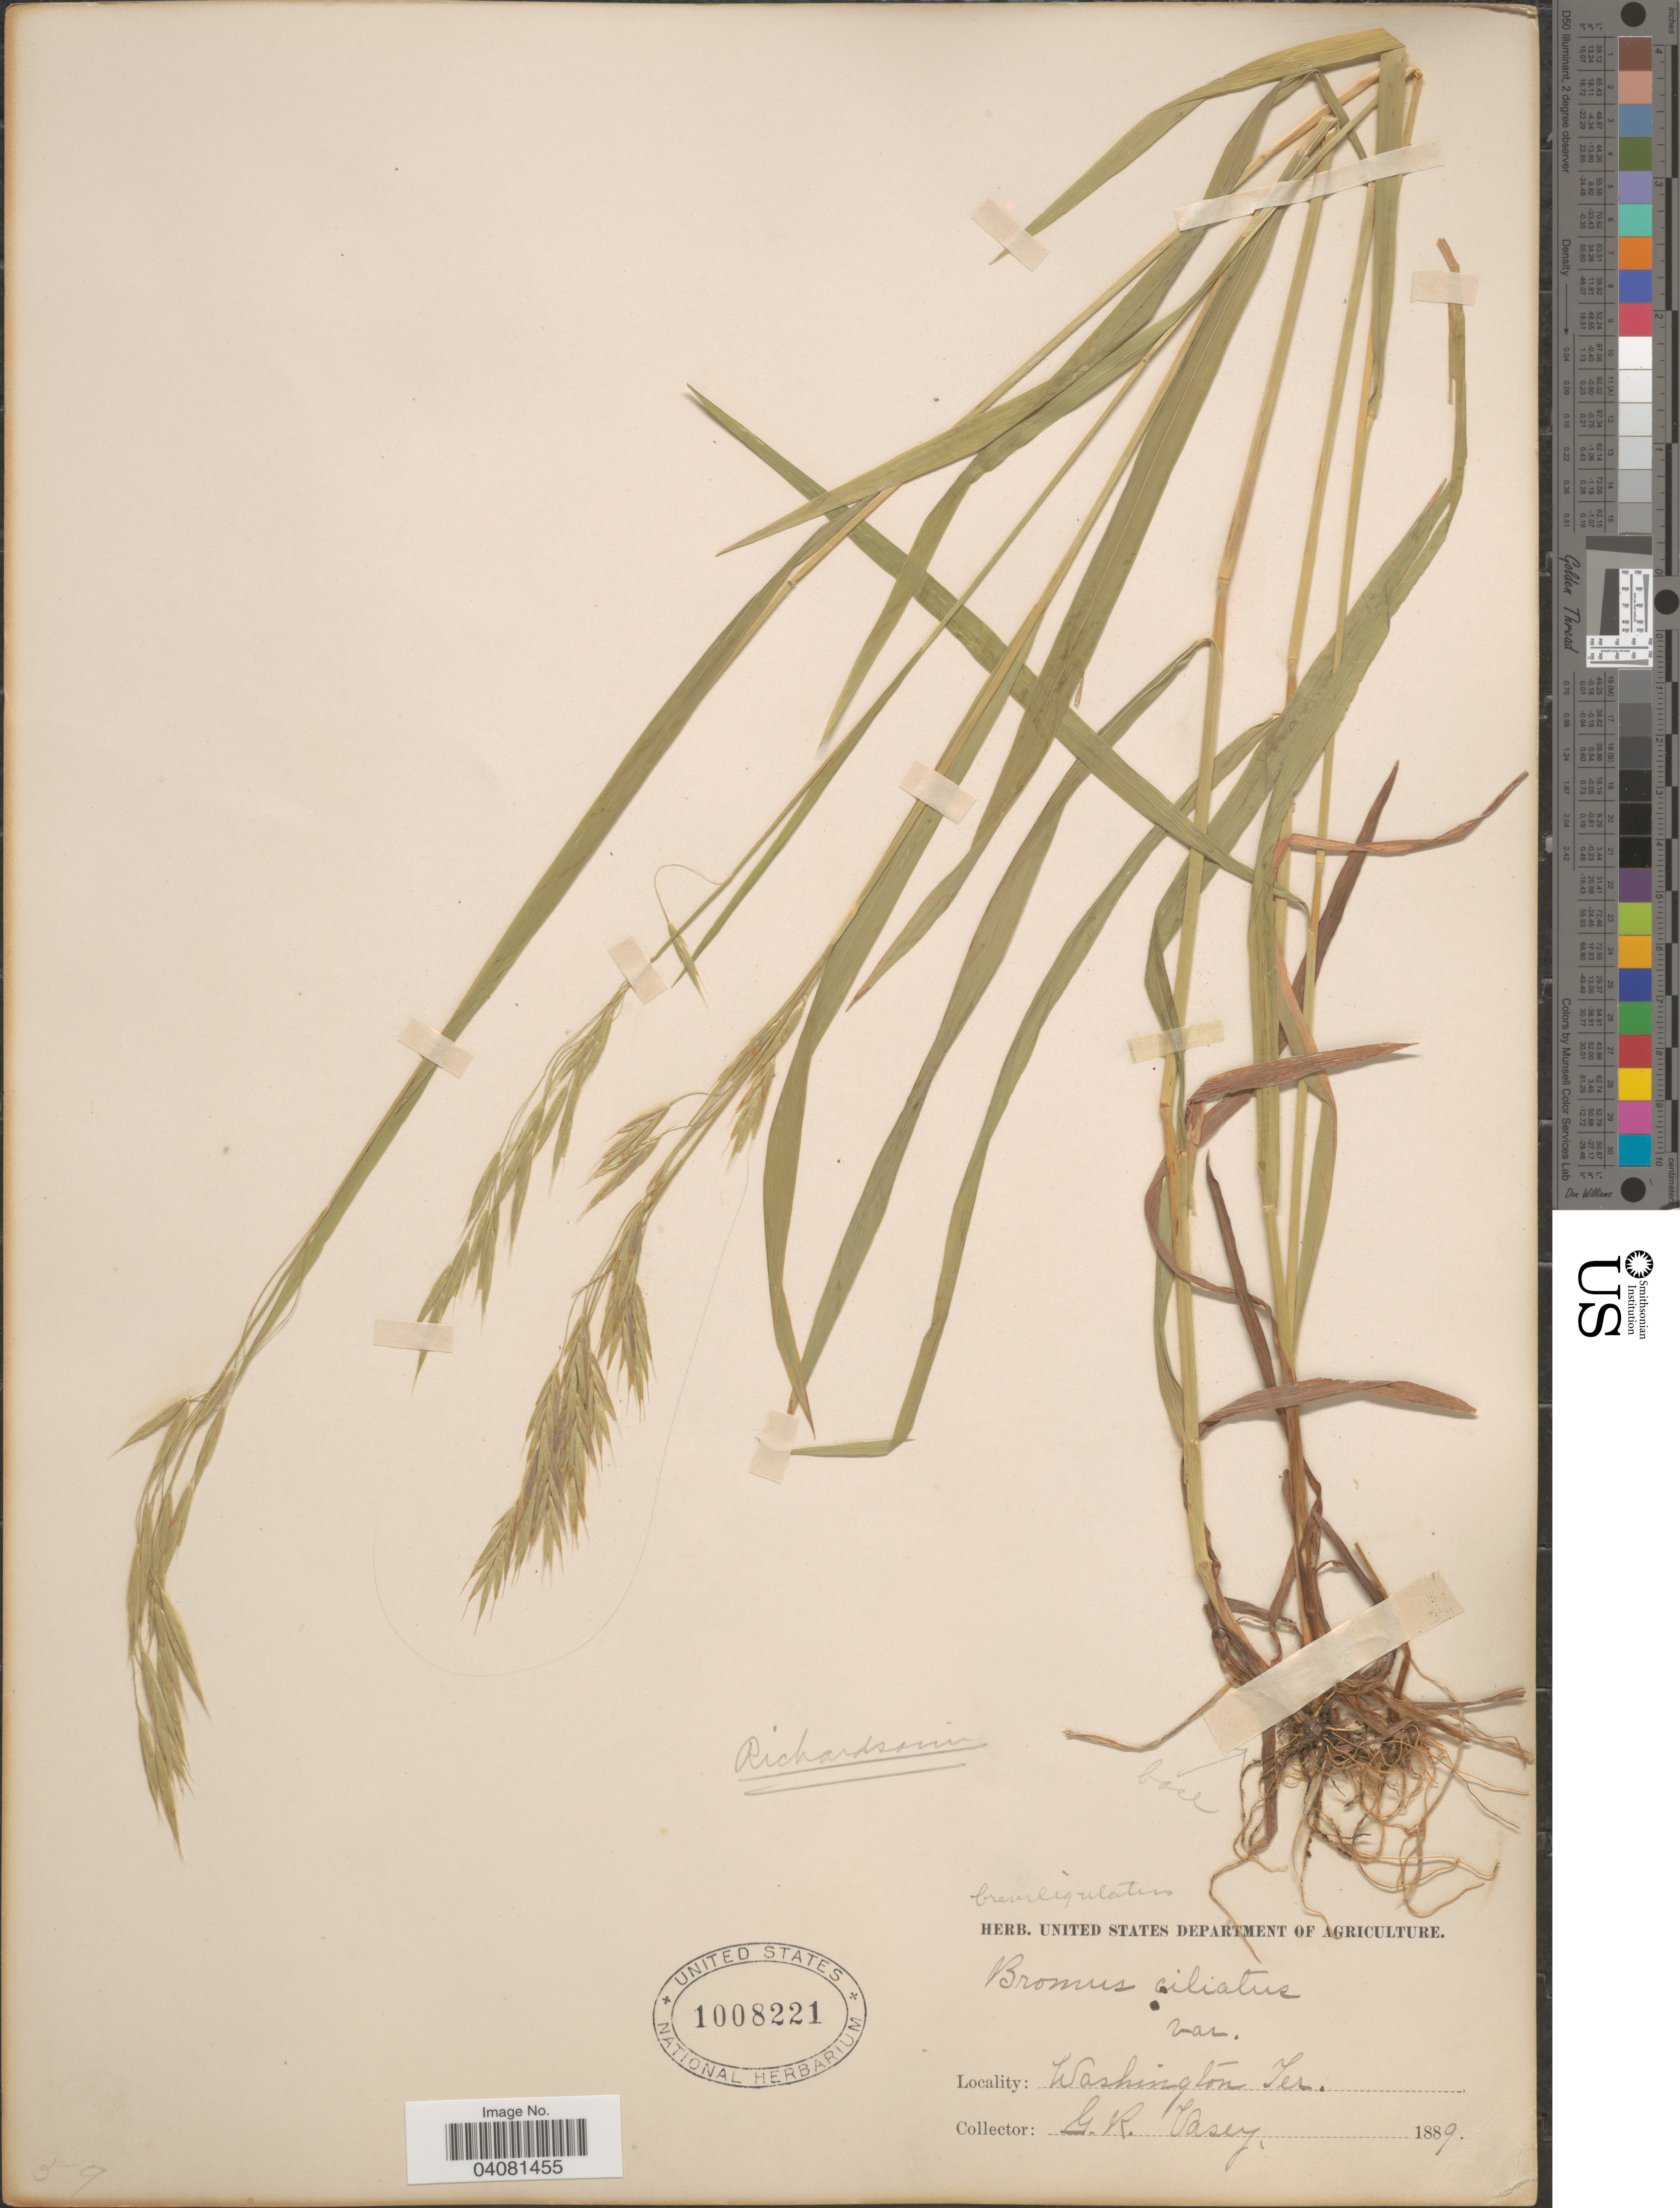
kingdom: Plantae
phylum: Tracheophyta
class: Liliopsida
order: Poales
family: Poaceae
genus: Bromus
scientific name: Bromus ciliatus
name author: L.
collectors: G. R. Vasey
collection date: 1889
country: United States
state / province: Washington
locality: Washington Ter.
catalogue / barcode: US 1008221